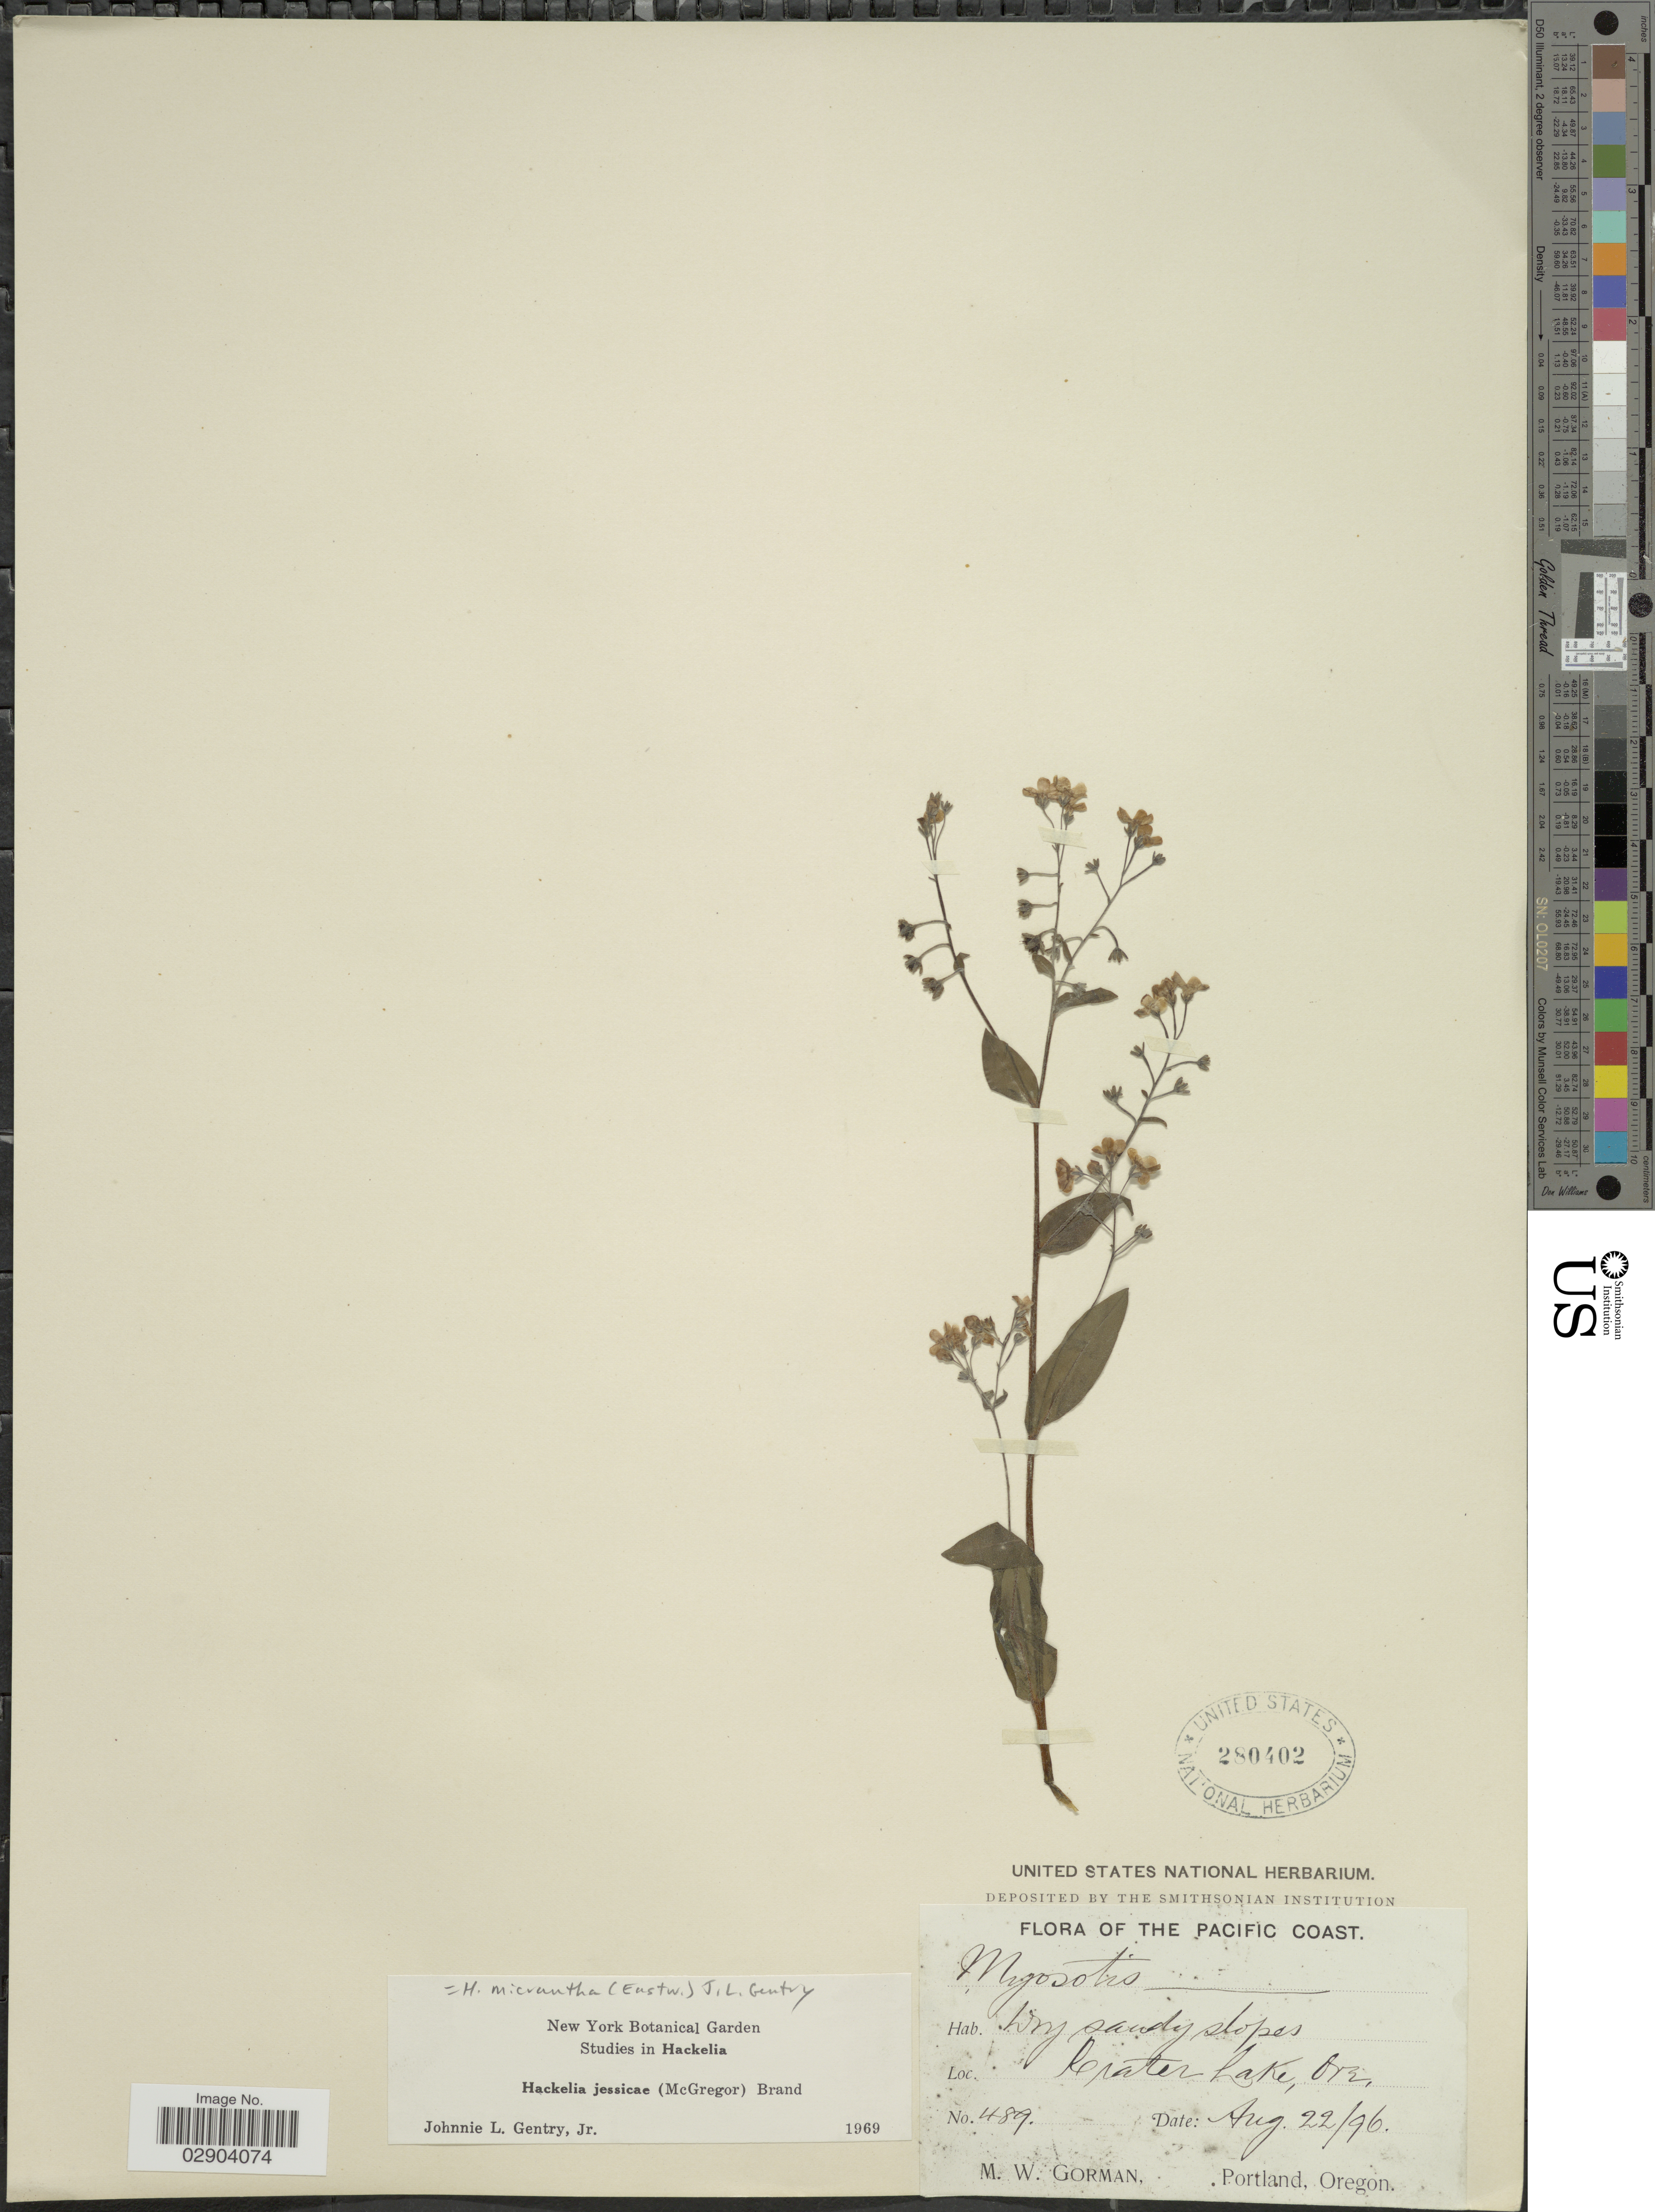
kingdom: Plantae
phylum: Tracheophyta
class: Magnoliopsida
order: Boraginales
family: Boraginaceae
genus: Hackelia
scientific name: Hackelia micrantha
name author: (Eastw.) J.L. Gentry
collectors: M. W. Gorman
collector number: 489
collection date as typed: Transcribed d/m/y: 22/8/96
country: United States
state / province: Oregon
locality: The Pacific Coast. Crater Lake.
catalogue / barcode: US 280402